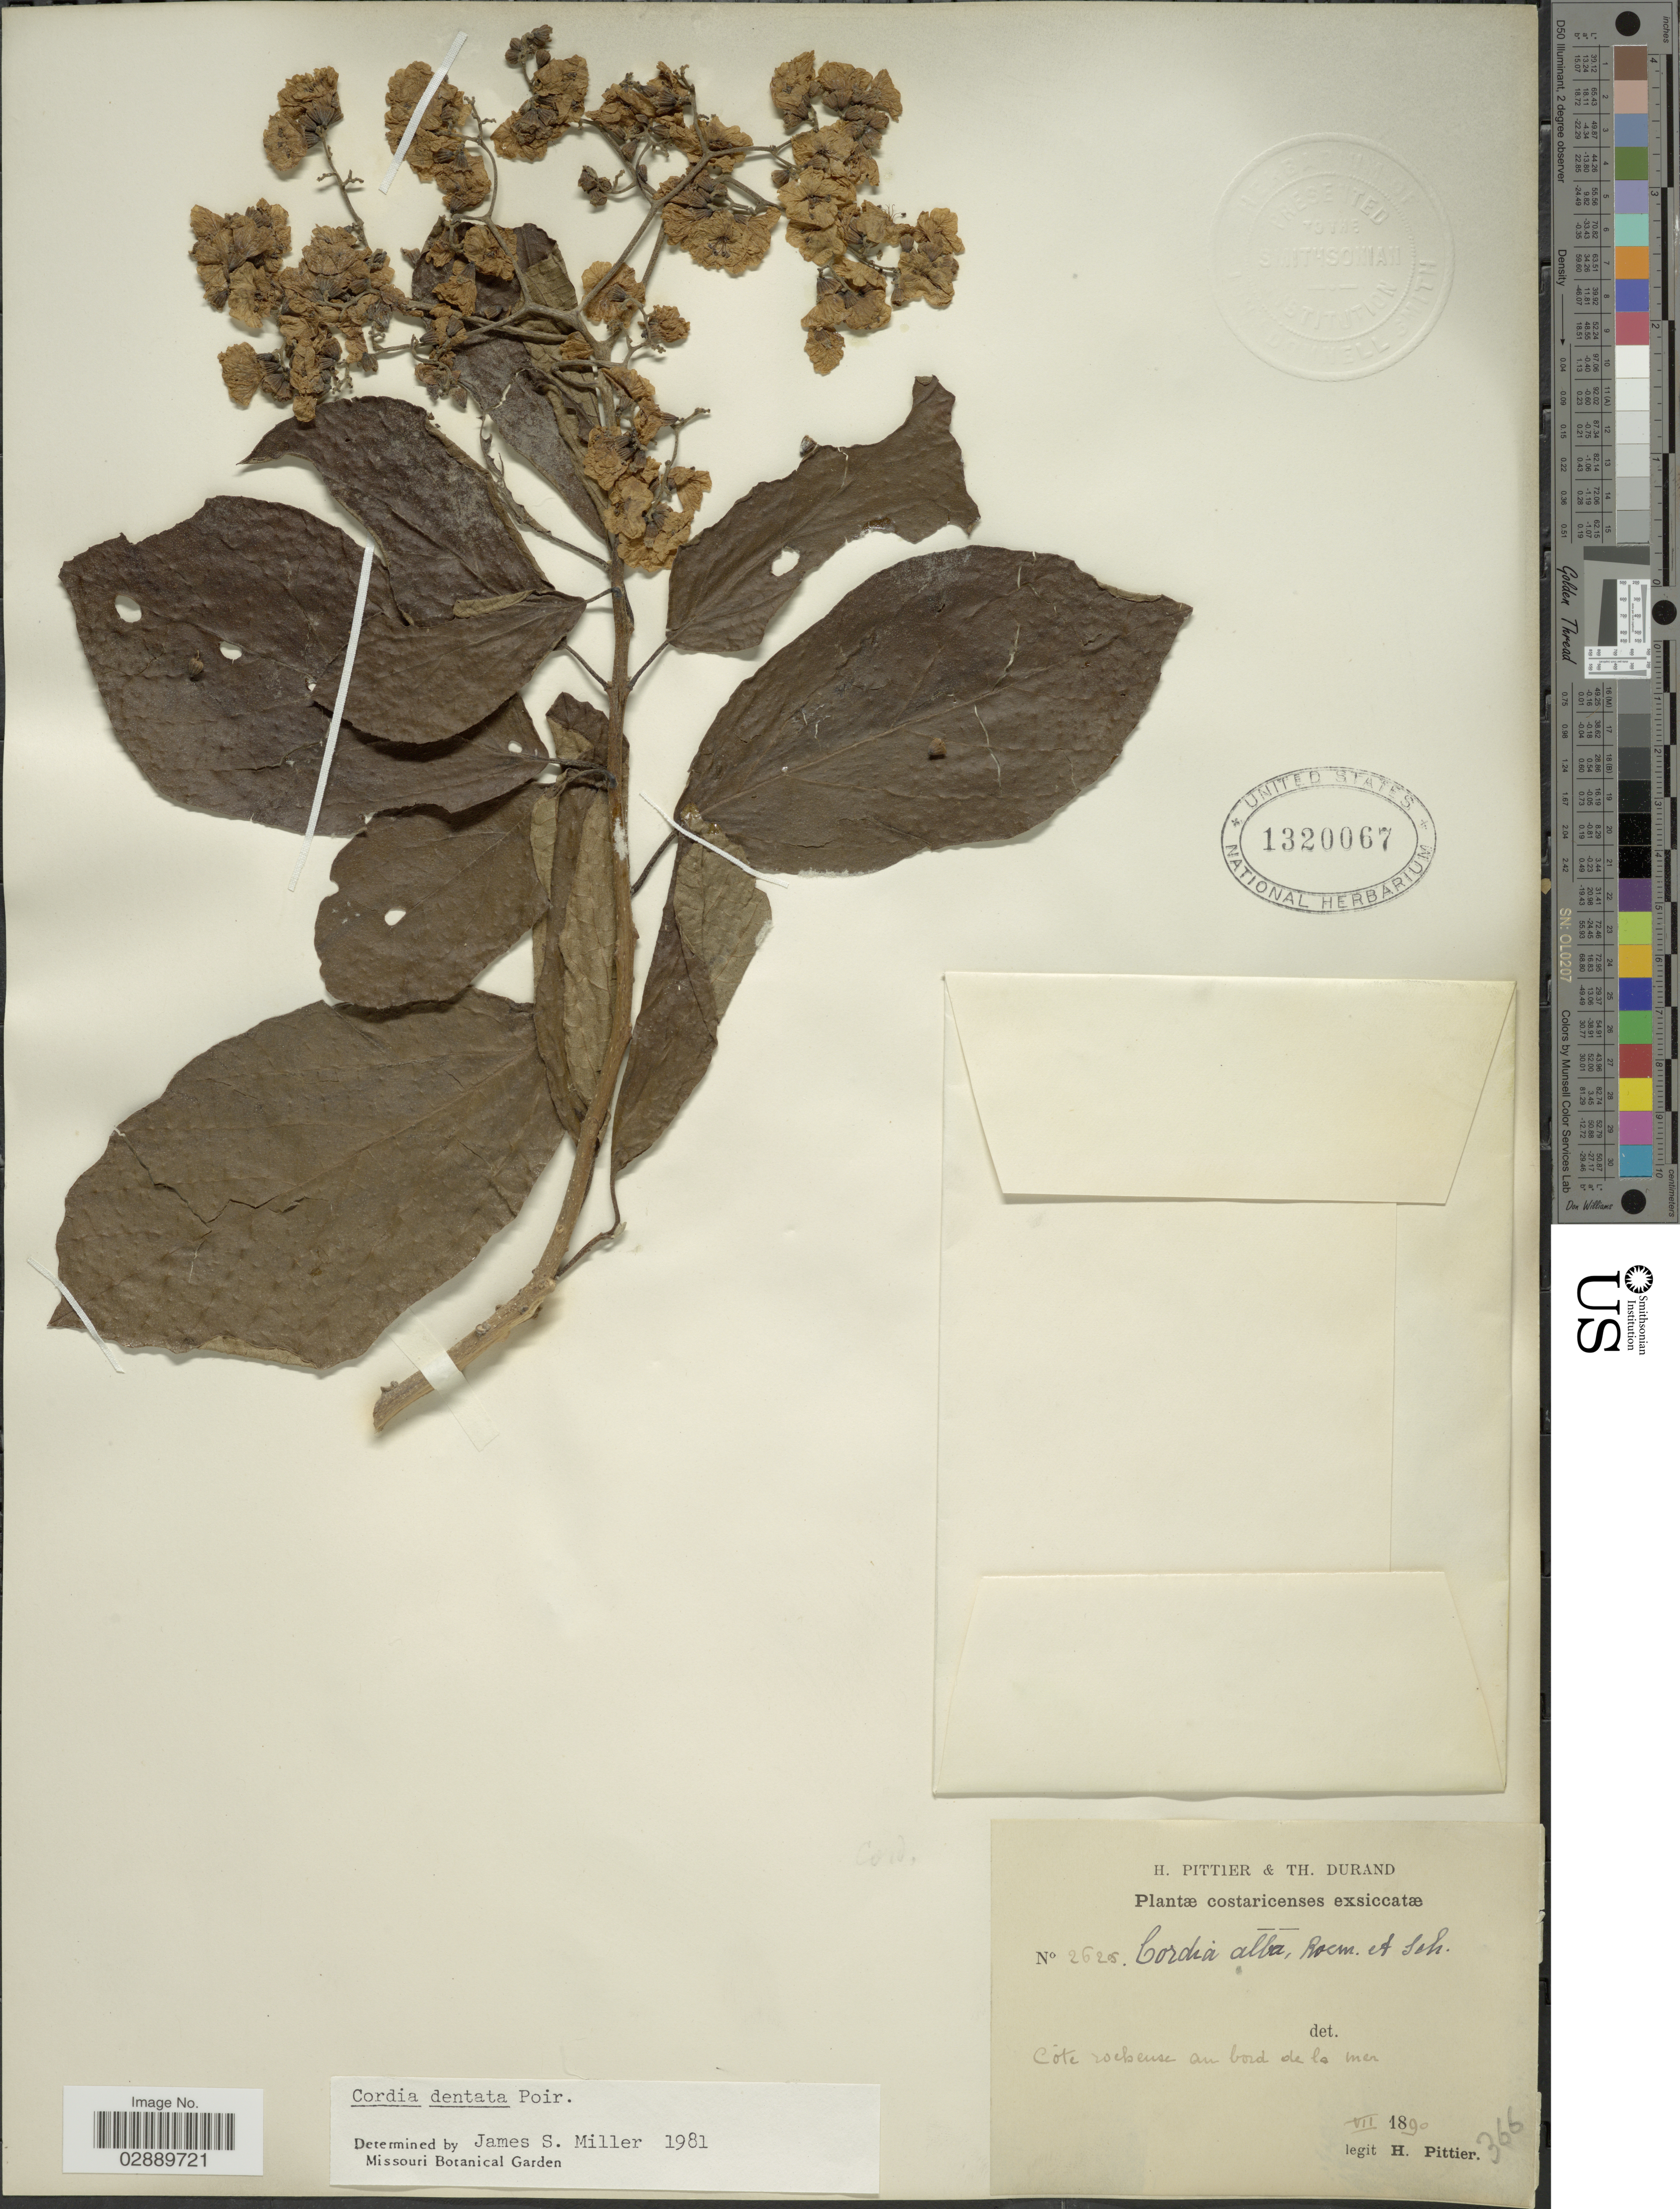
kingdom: Plantae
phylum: Tracheophyta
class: Magnoliopsida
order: Boraginales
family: Cordiaceae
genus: Cordia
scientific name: Cordia dentata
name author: Poir.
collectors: H. F. Pittier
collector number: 2625/366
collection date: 1890-07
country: Costa Rica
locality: Côte rocheuse au bord de la mer.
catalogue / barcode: US 1320067